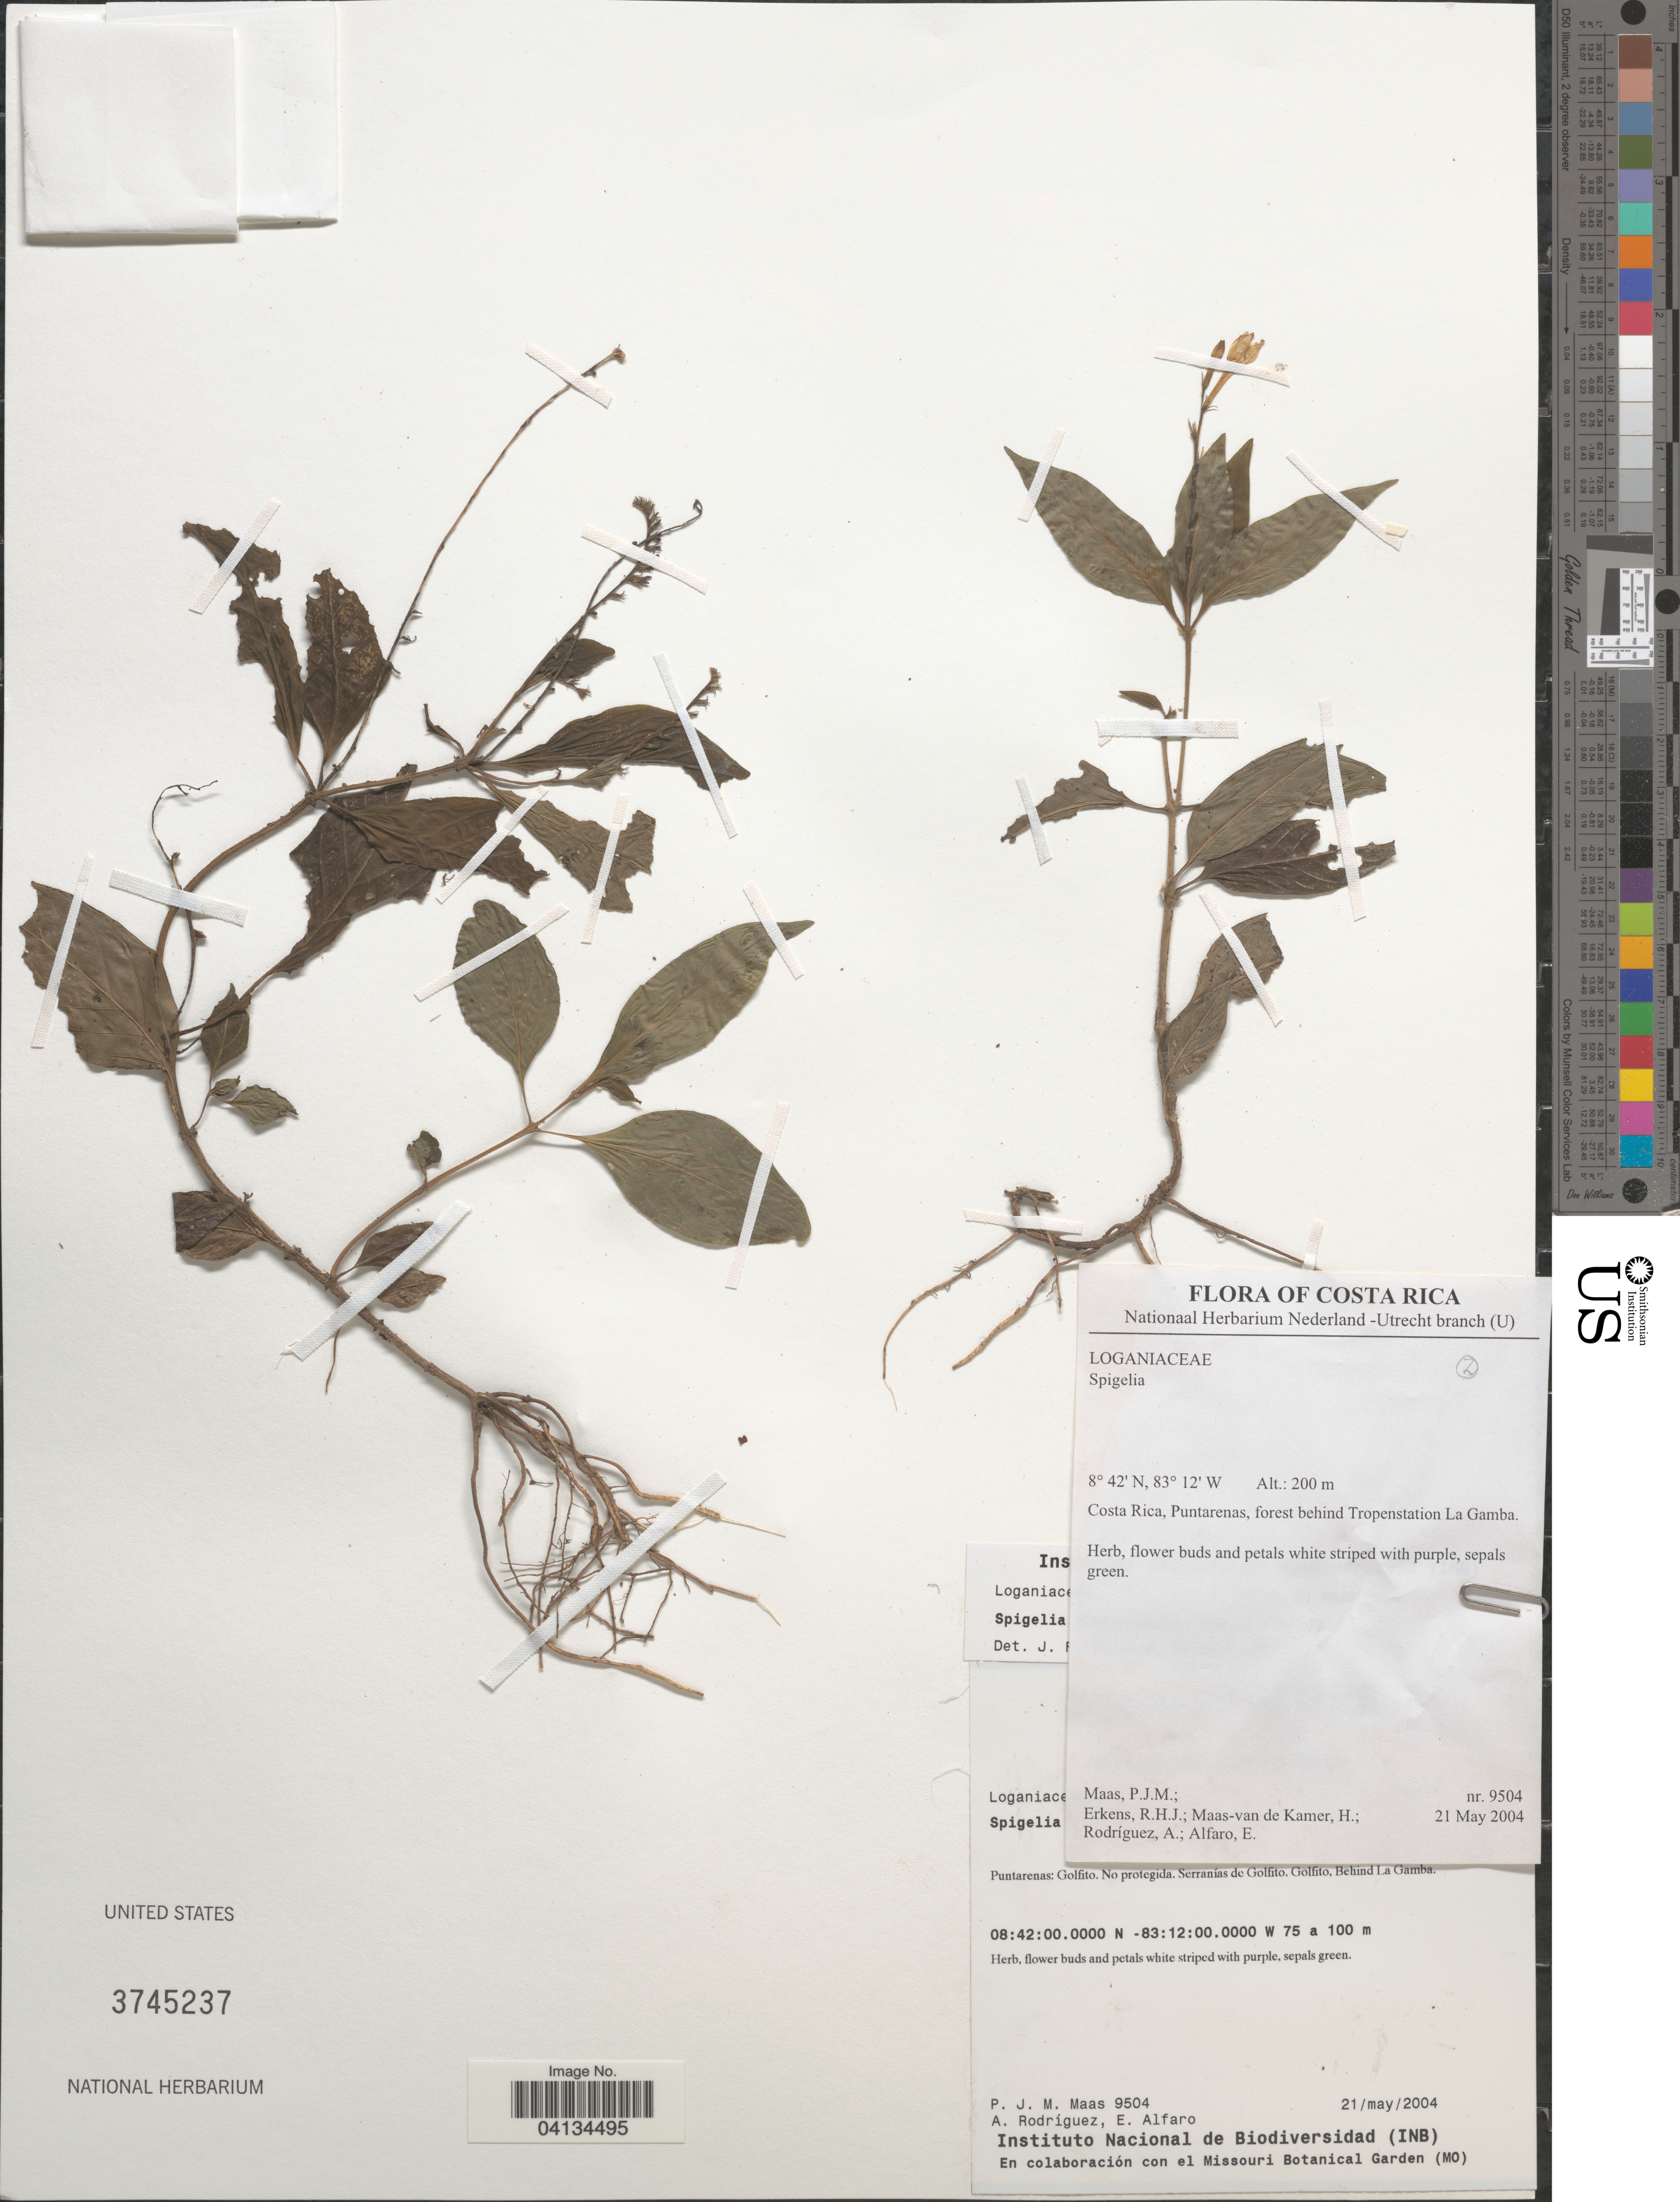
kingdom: Plantae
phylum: Tracheophyta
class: Magnoliopsida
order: Gentianales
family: Loganiaceae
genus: Spigelia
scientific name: Spigelia sp.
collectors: P. Maas, A. Rodríguez & E. Alfaro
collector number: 9504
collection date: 2004-05-21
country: Costa Rica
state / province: Puntarenas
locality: Golfito. No protegida. Serranías de Golfito. Golfito, Behind La Gamba.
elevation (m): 75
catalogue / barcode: US 3745237-2